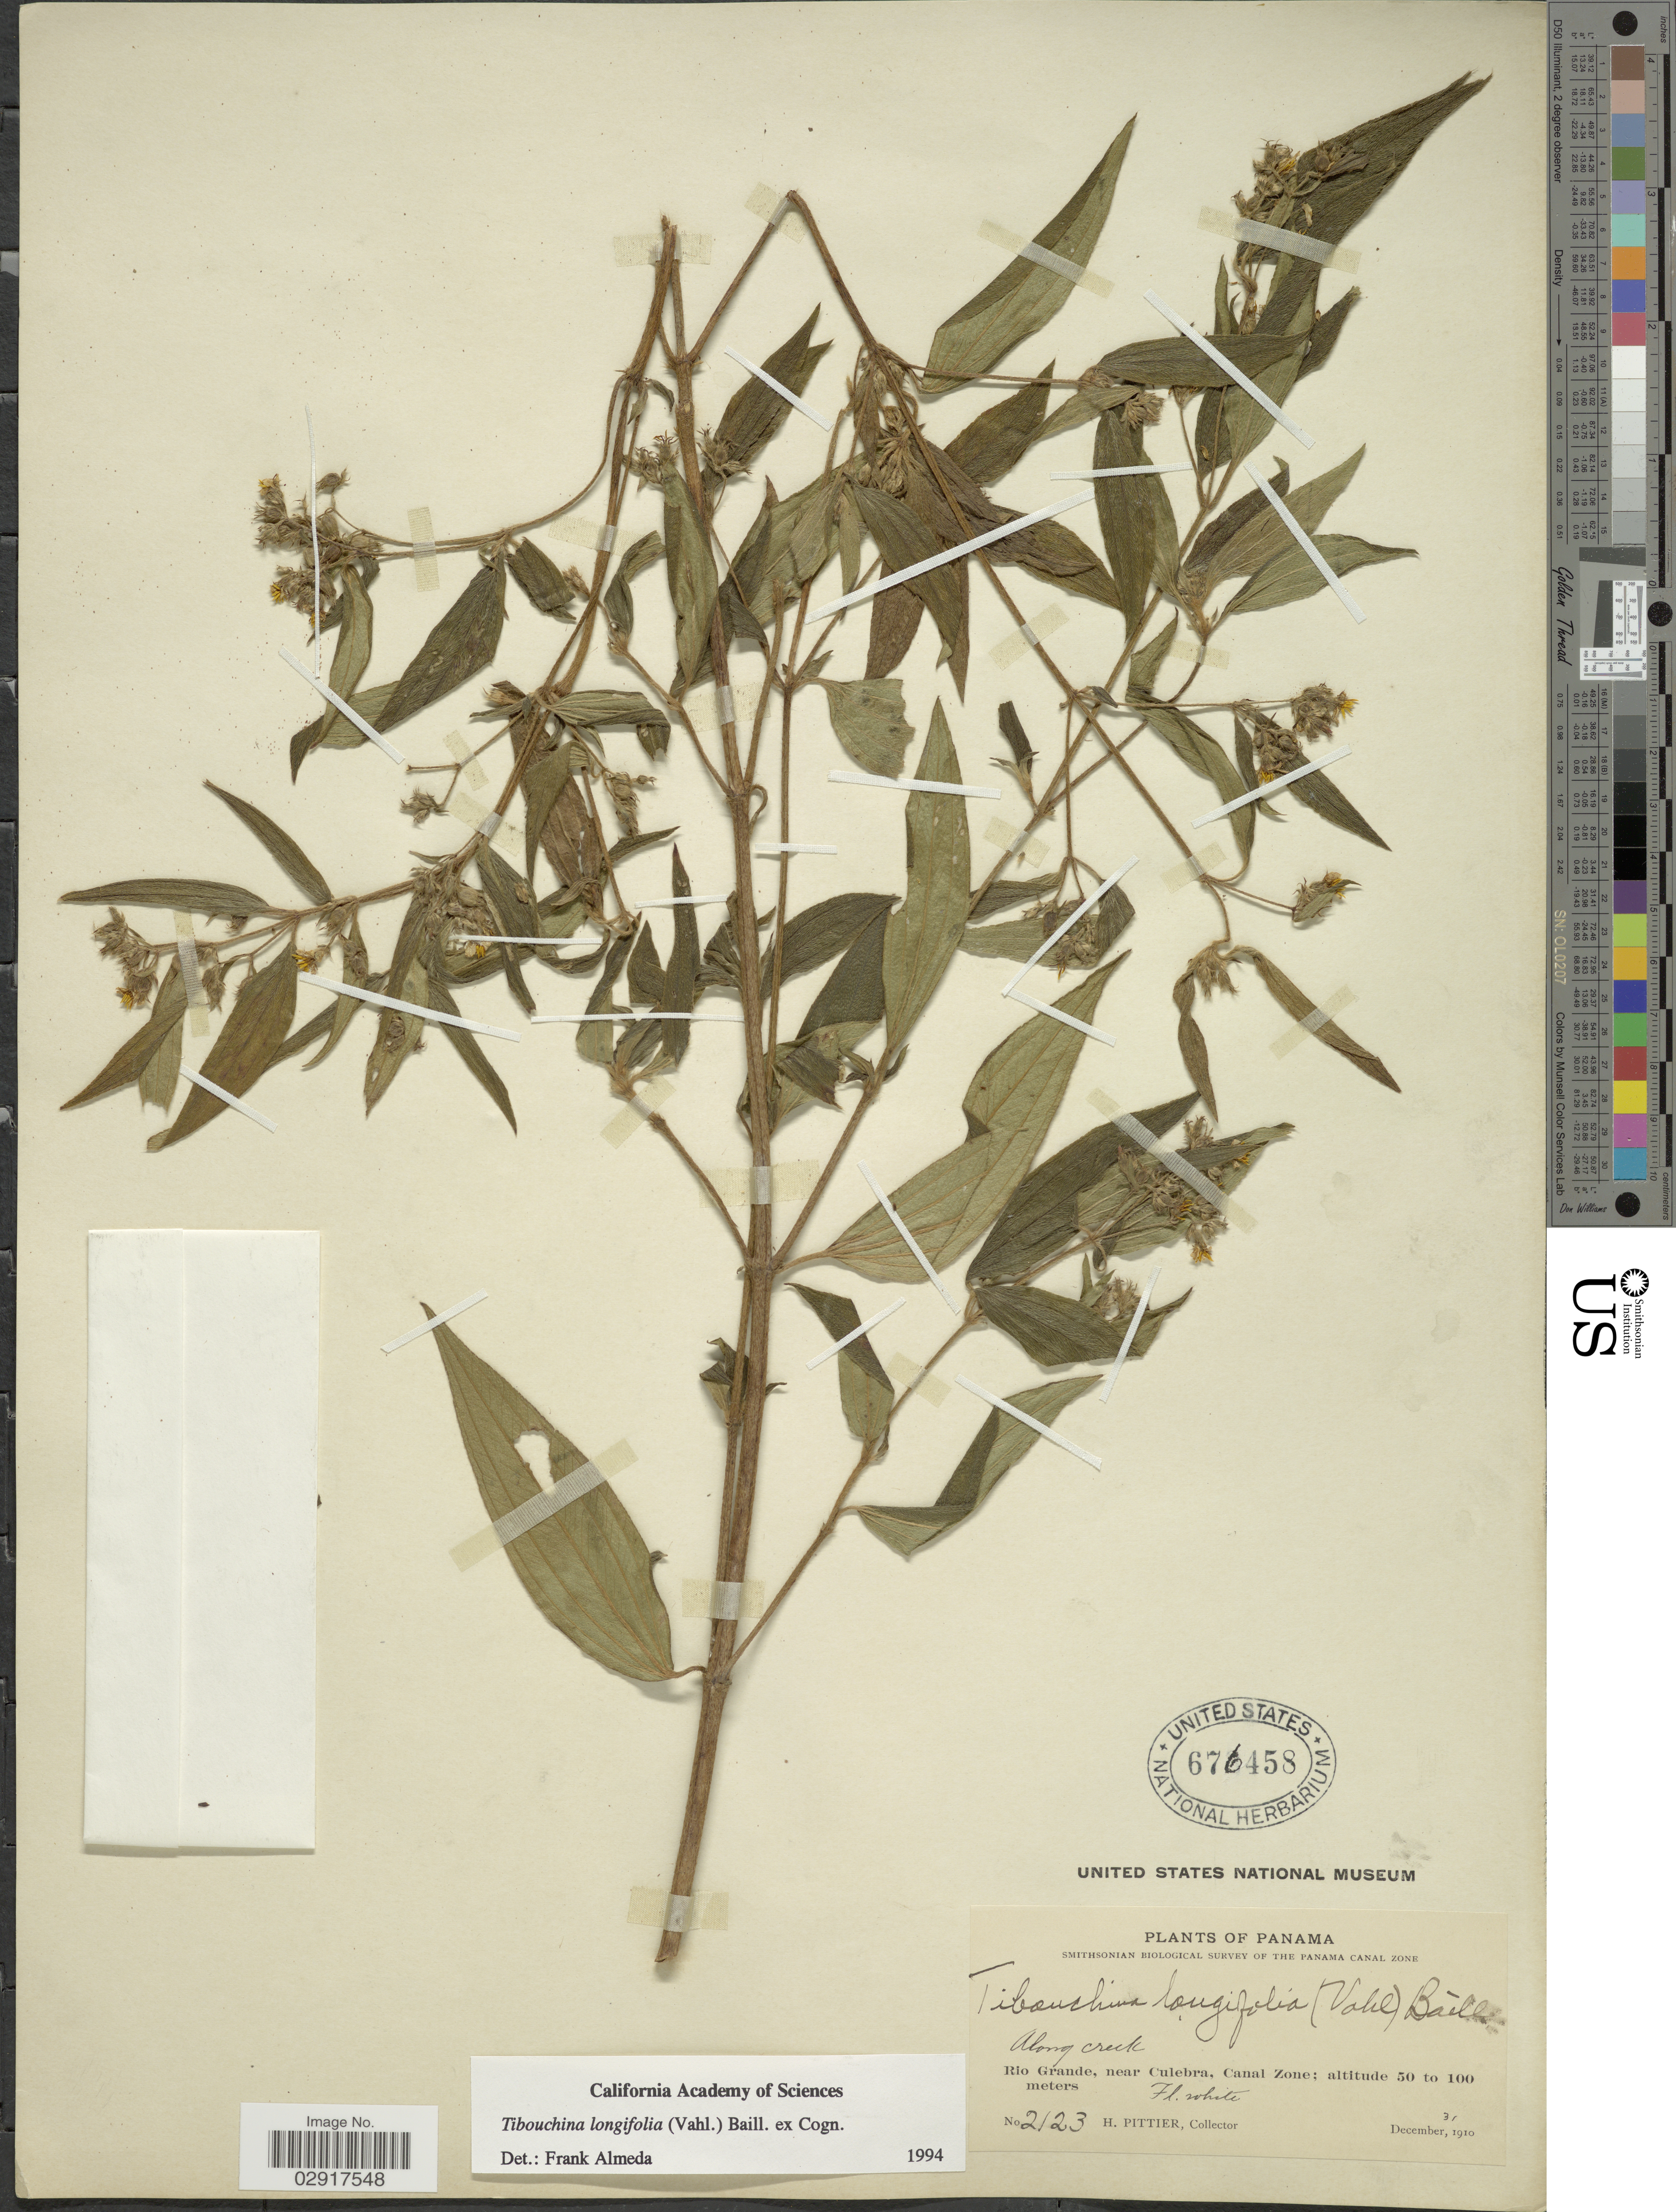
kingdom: Plantae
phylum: Tracheophyta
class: Magnoliopsida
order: Myrtales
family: Melastomataceae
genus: Chaetogastra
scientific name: Chaetogastra longifolia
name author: (Vahl) DC.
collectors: H. F. Pittier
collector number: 2123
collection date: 1910-12-31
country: Panama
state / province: Colón / Panamá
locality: Rio Grande, near Culebra, Canal Zone.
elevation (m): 50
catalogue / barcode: US 676458